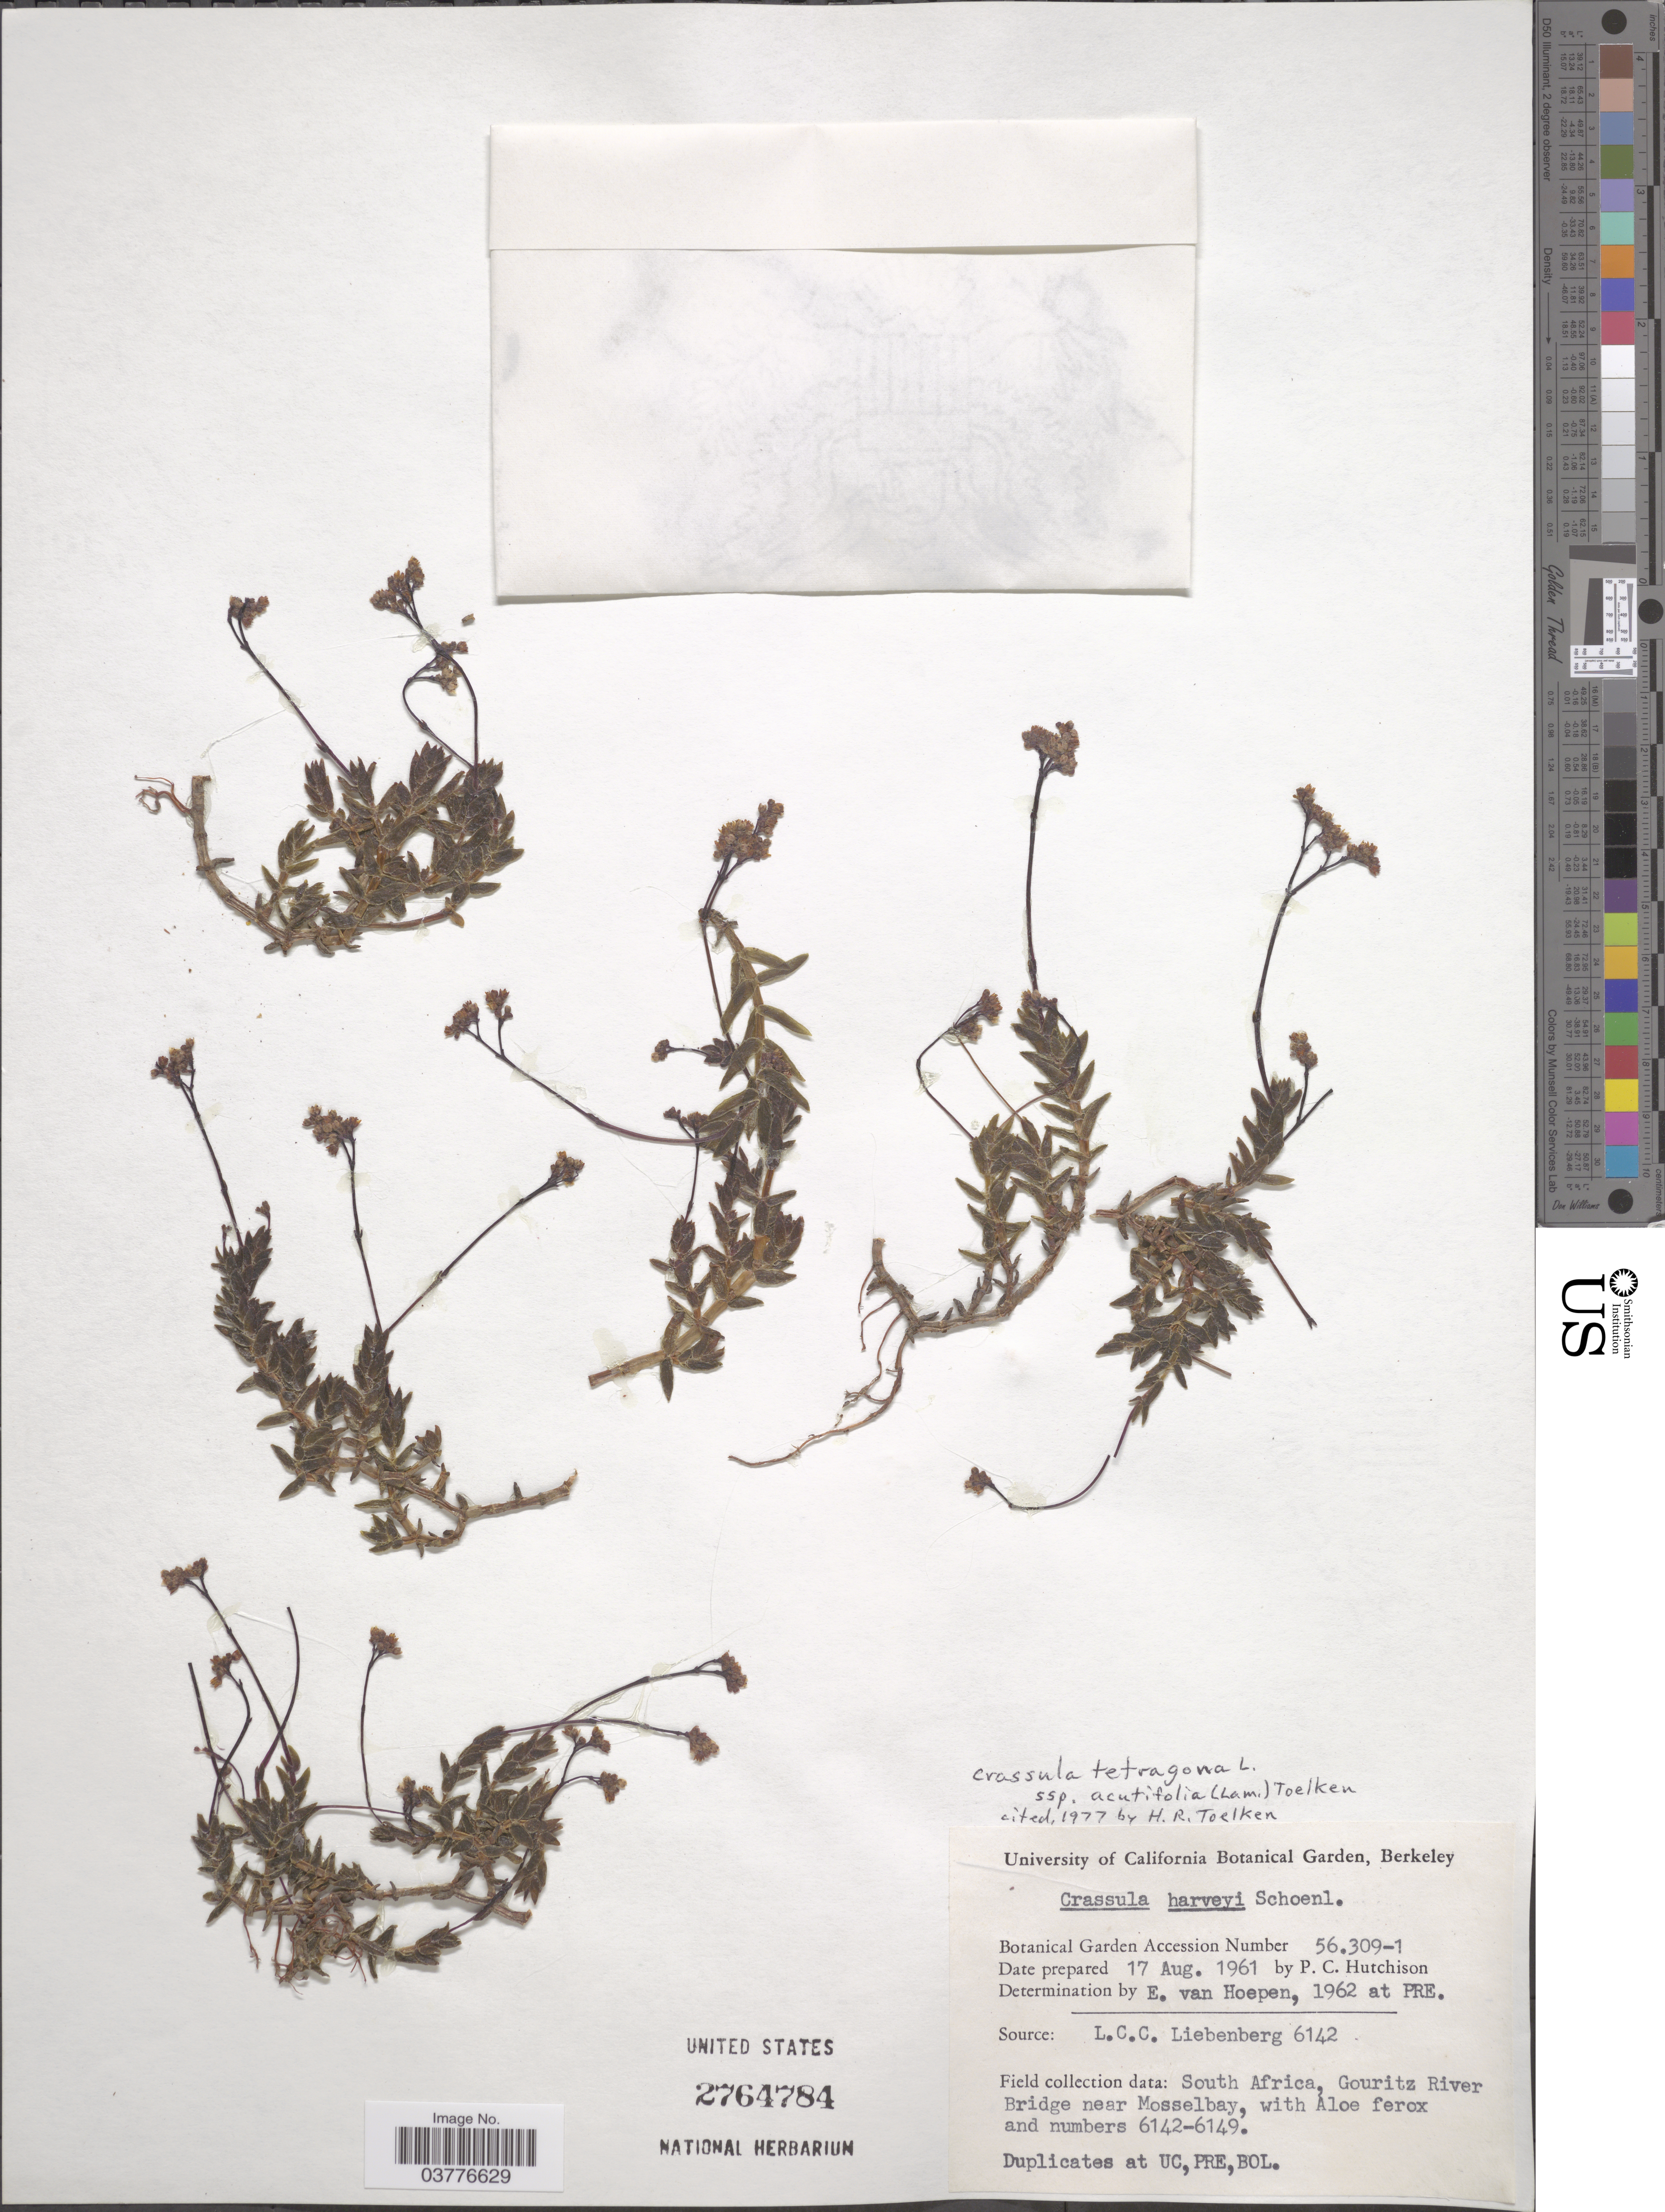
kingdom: Plantae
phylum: Tracheophyta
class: Magnoliopsida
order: Saxifragales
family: Crassulaceae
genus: Crassula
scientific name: Crassula tetragona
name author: L.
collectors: P. C. Hutchison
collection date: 1961-08-17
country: United States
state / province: California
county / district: Alameda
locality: University of California Botanical Garden, Berkeley.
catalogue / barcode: US 2764784